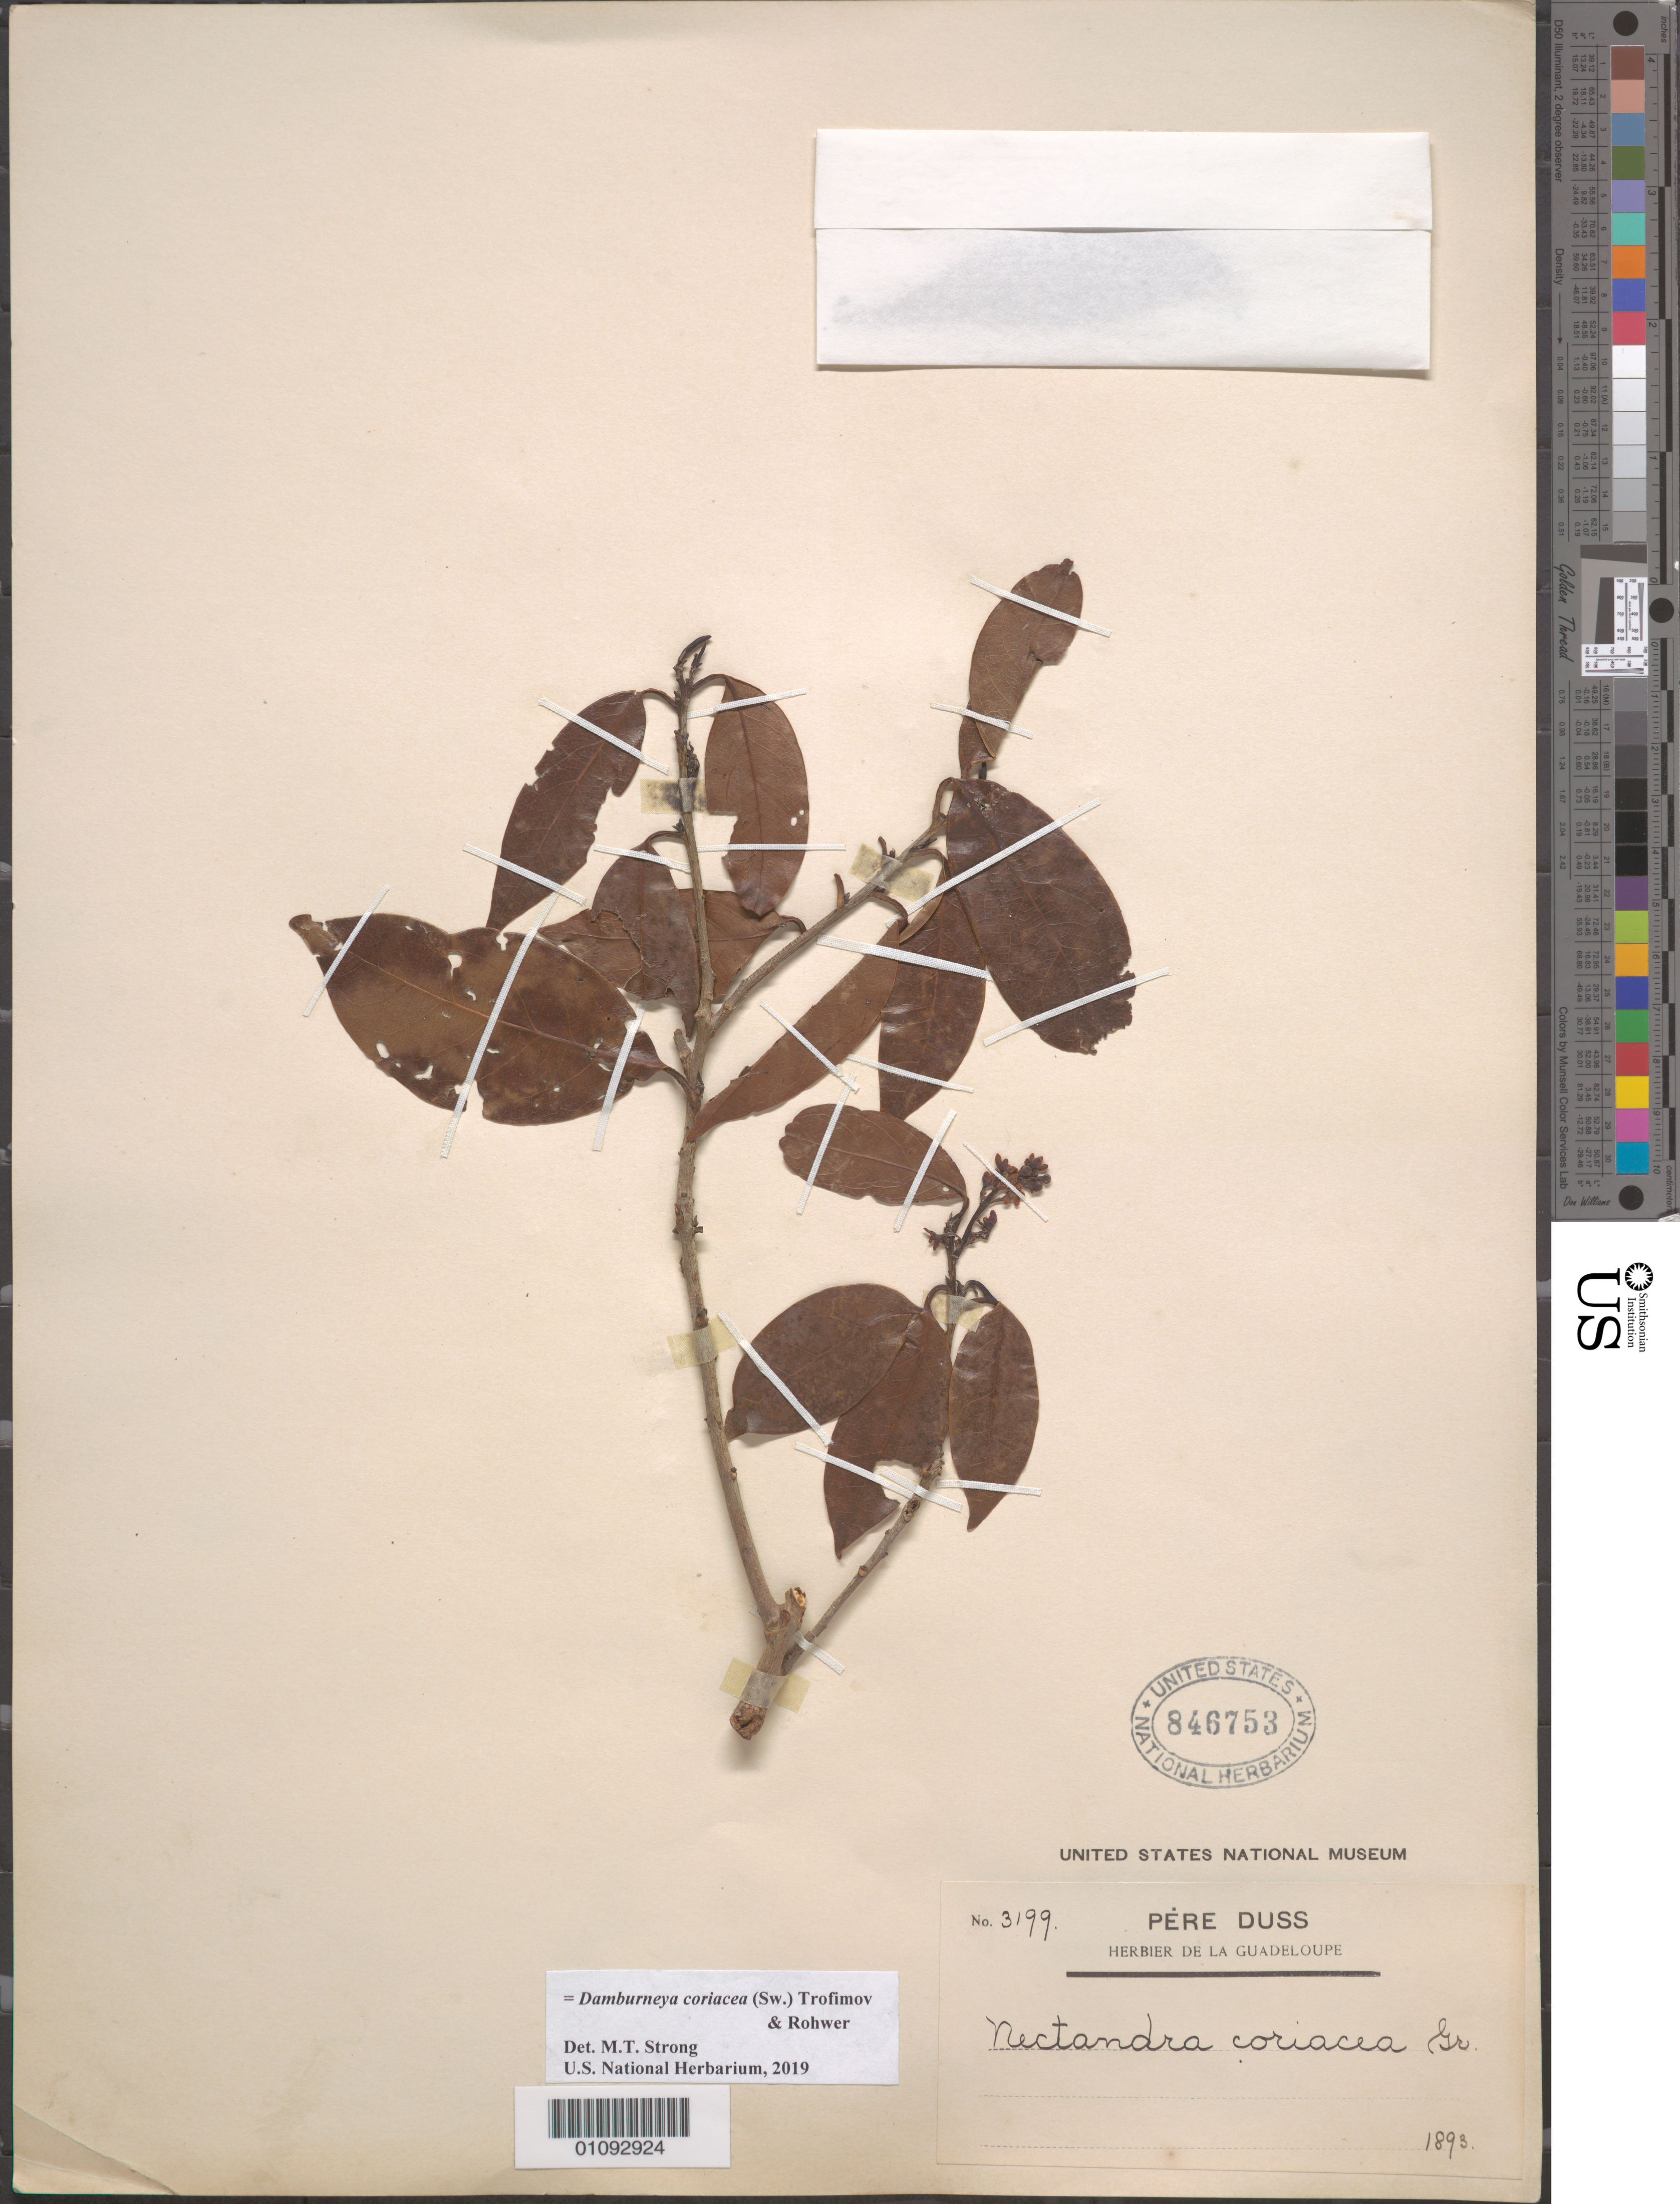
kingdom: Plantae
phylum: Tracheophyta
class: Magnoliopsida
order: Laurales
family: Lauraceae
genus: Damburneya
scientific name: Damburneya coriacea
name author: (Sw.) Trofimov & Rohwer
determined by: Strong, M. T., (US), Smithsonian Institution - National Museum of Natural History (UNITED STATES)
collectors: Père Duss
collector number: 3199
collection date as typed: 1893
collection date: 1893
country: Guadeloupe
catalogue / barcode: US 846753